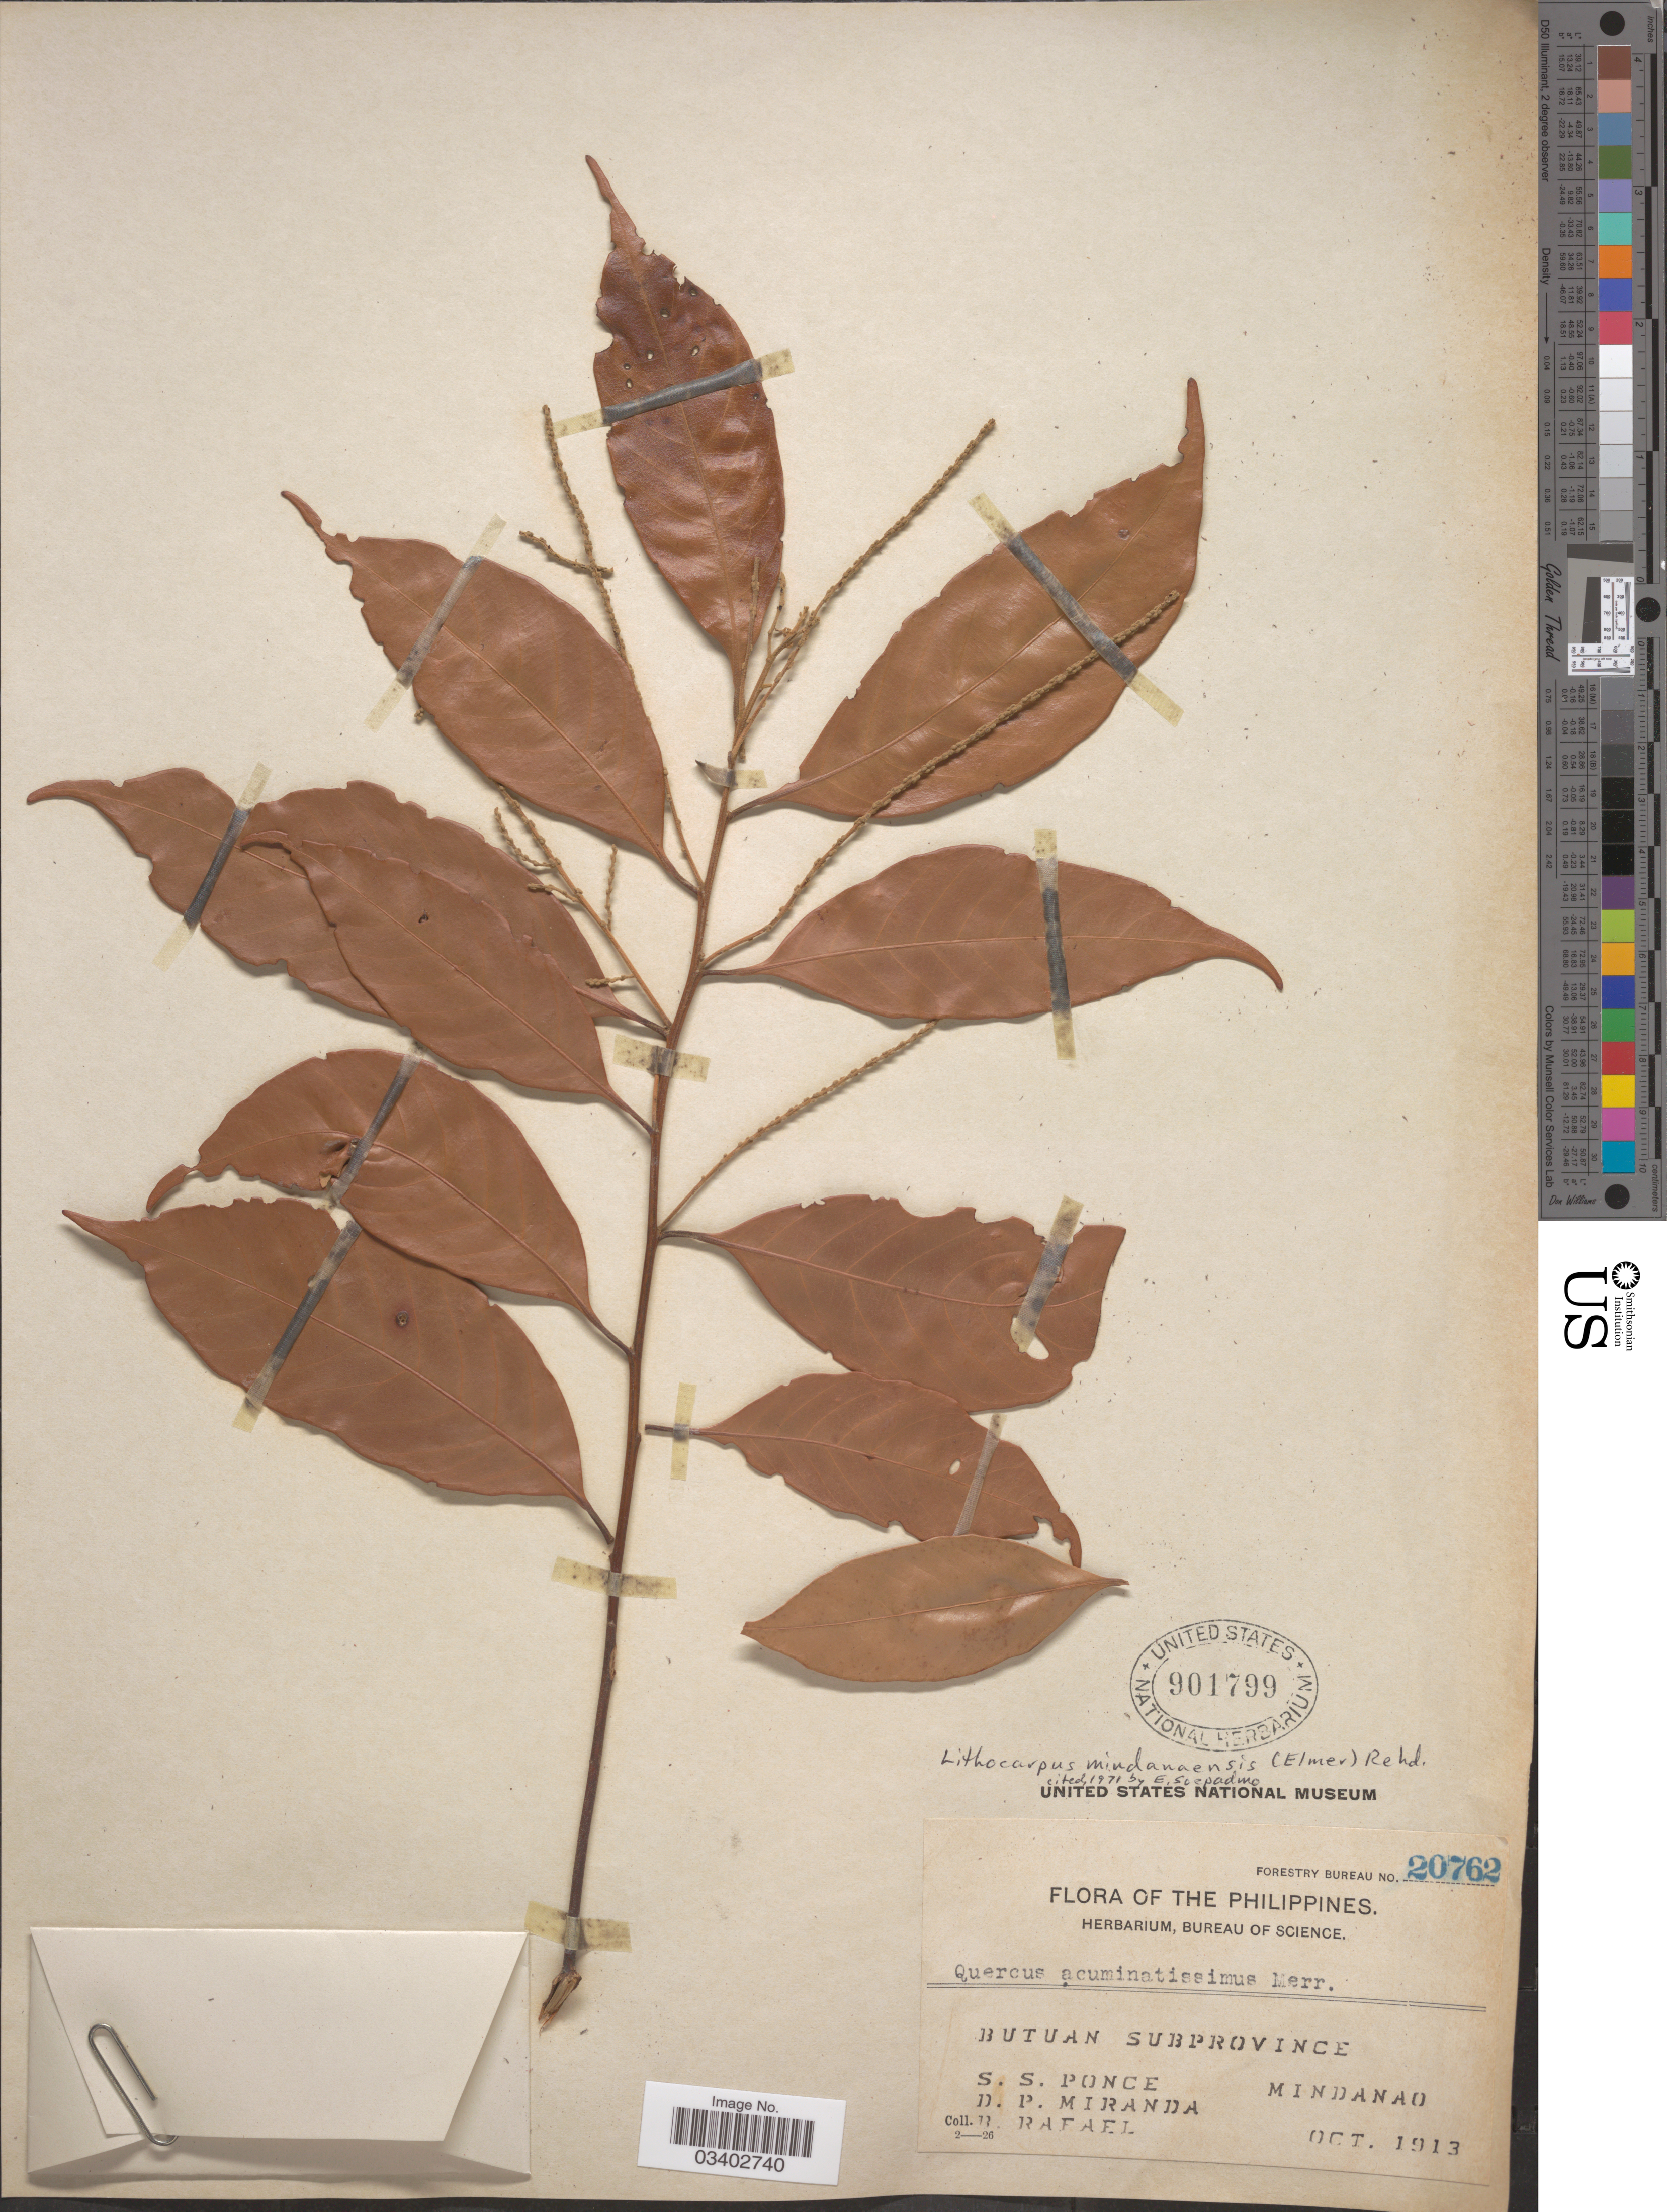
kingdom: Plantae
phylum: Tracheophyta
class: Magnoliopsida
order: Fagales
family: Fagaceae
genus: Lithocarpus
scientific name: Lithocarpus mindanaensis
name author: (Elmer) Rehder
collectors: S. Ponce, D. P. Miranda & B. Rafael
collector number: Forestry Bureau 20762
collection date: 1913-10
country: Philippines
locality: Butuan Subprovince. Mindanao.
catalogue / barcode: US 901799